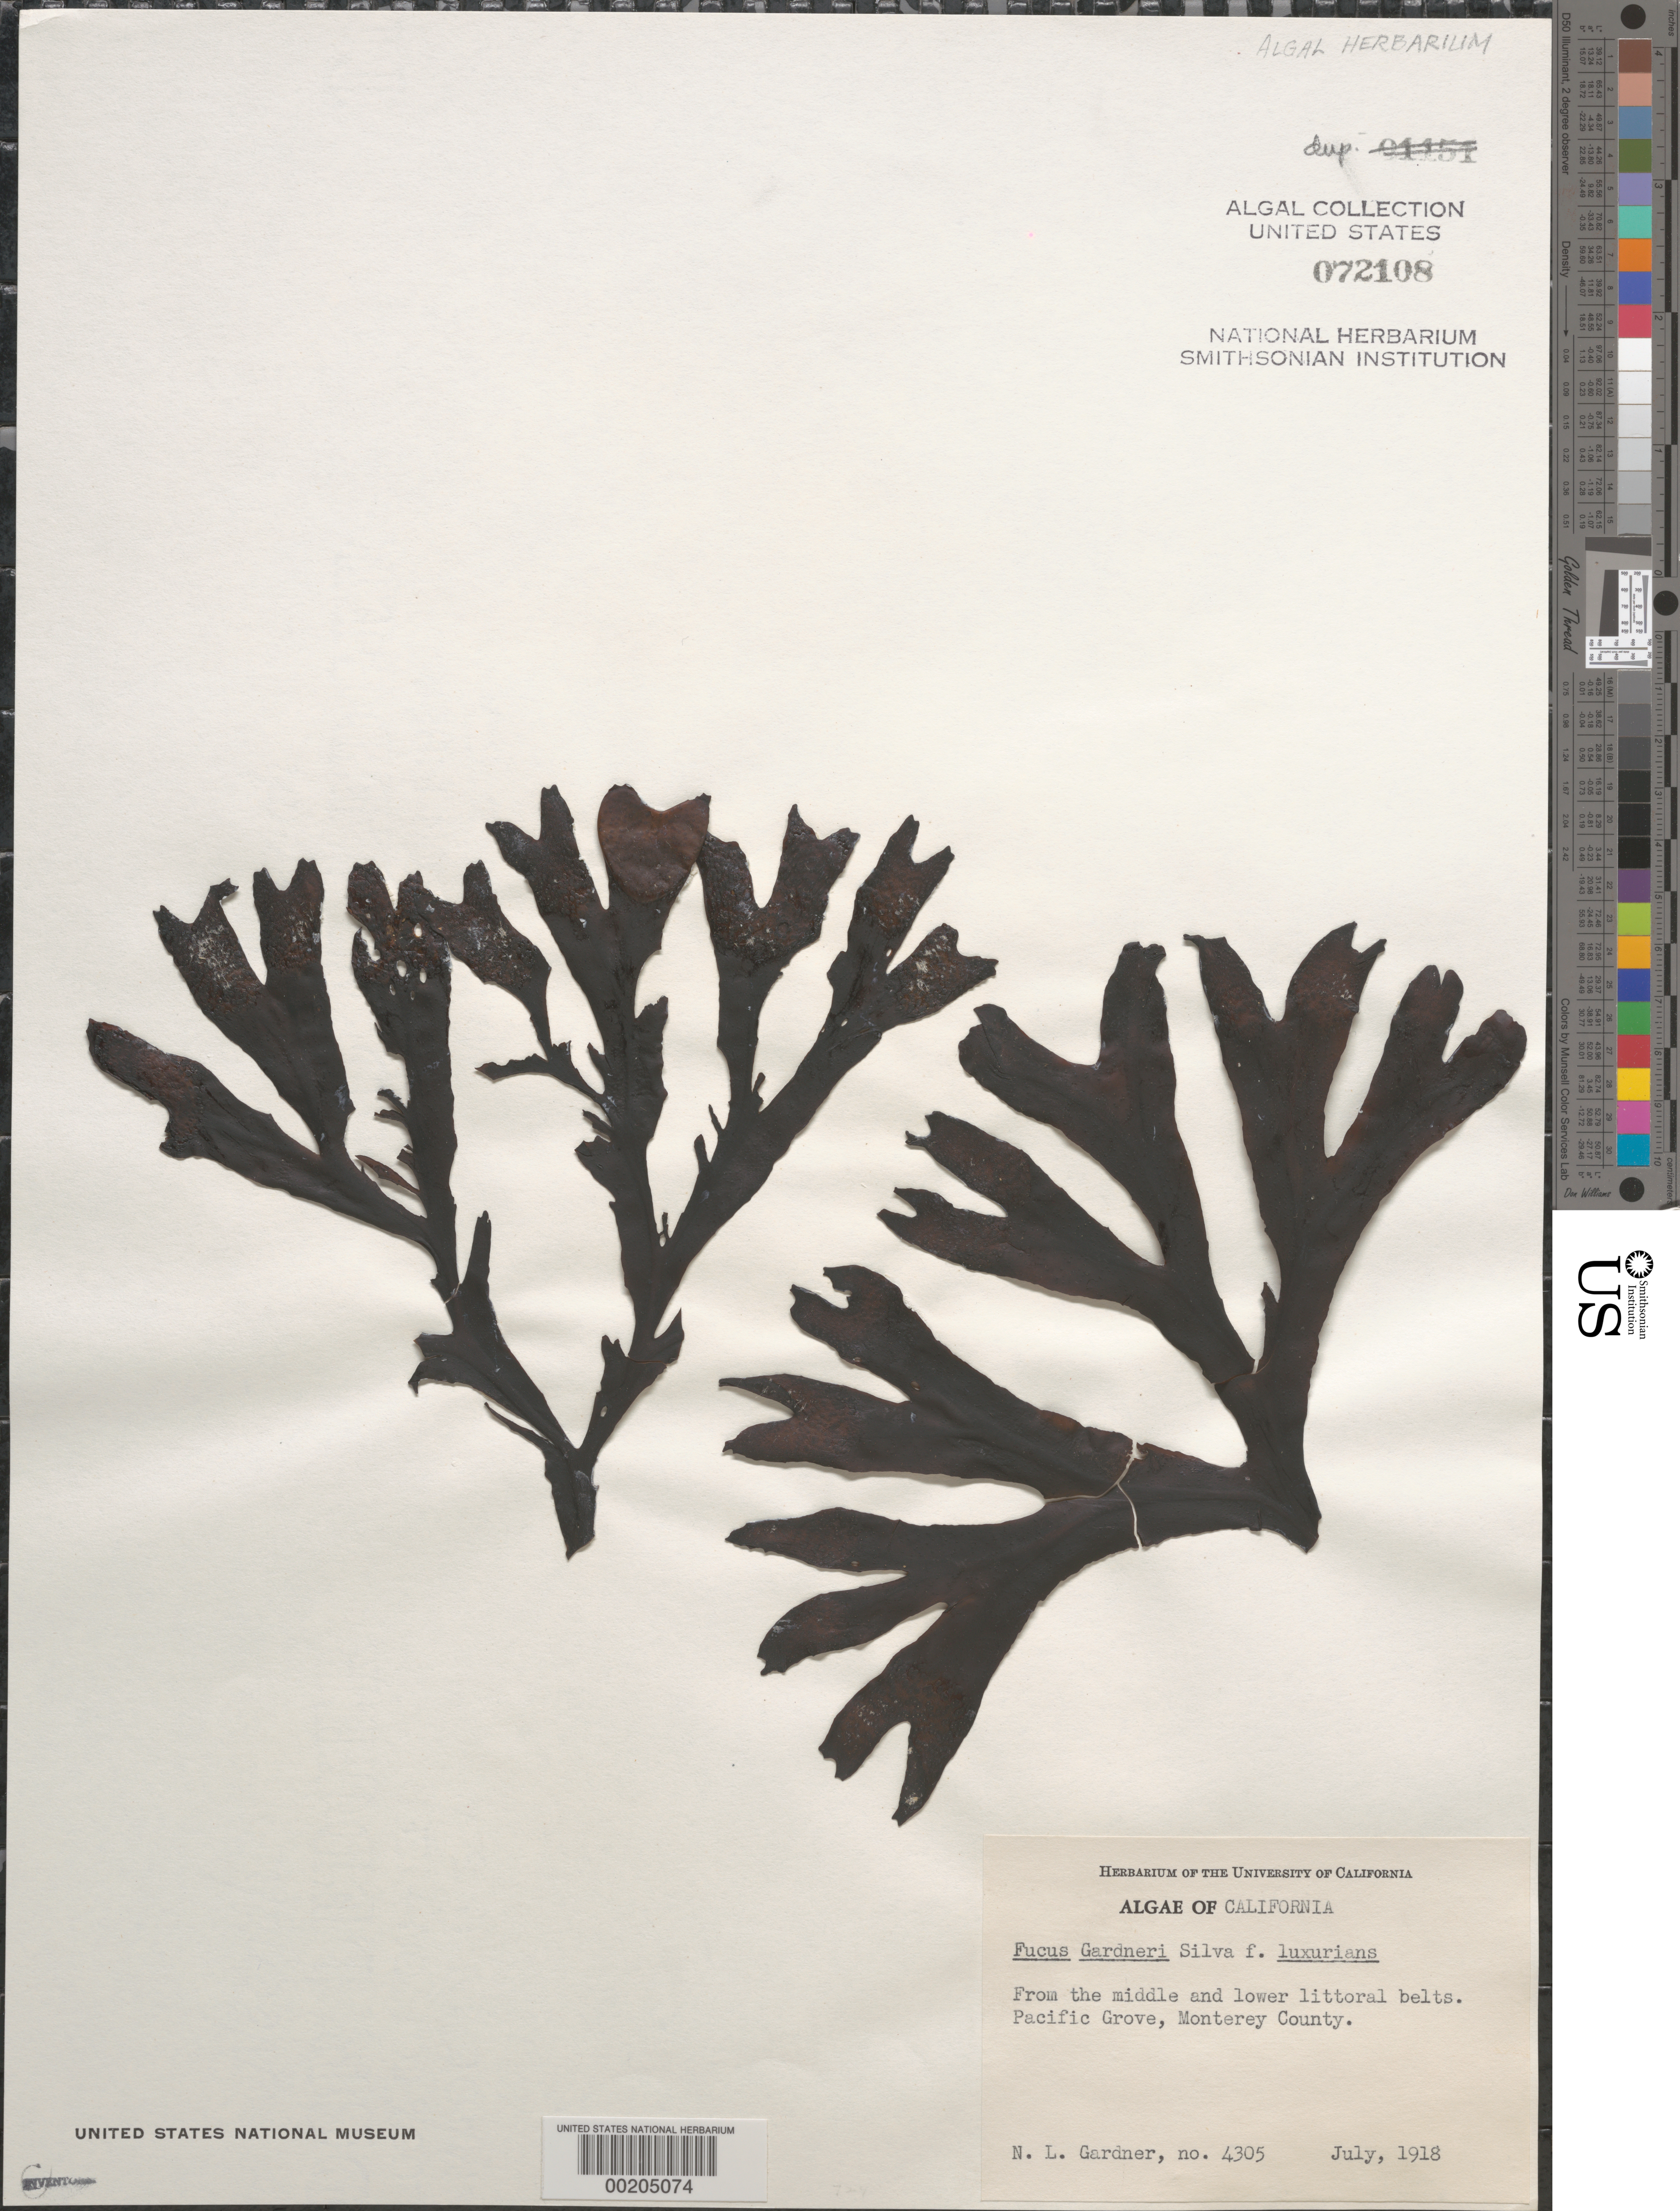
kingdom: Chromista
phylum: Ochrophyta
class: Phaeophyceae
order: Fucales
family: Fucaceae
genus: Fucus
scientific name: Fucus distichus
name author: L.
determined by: Algae name updating Project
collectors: N. Gardner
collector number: NLG 4305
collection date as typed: July 1918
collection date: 1918-07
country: United States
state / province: California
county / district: Monterey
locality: Pacific Grove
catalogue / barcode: US 72108